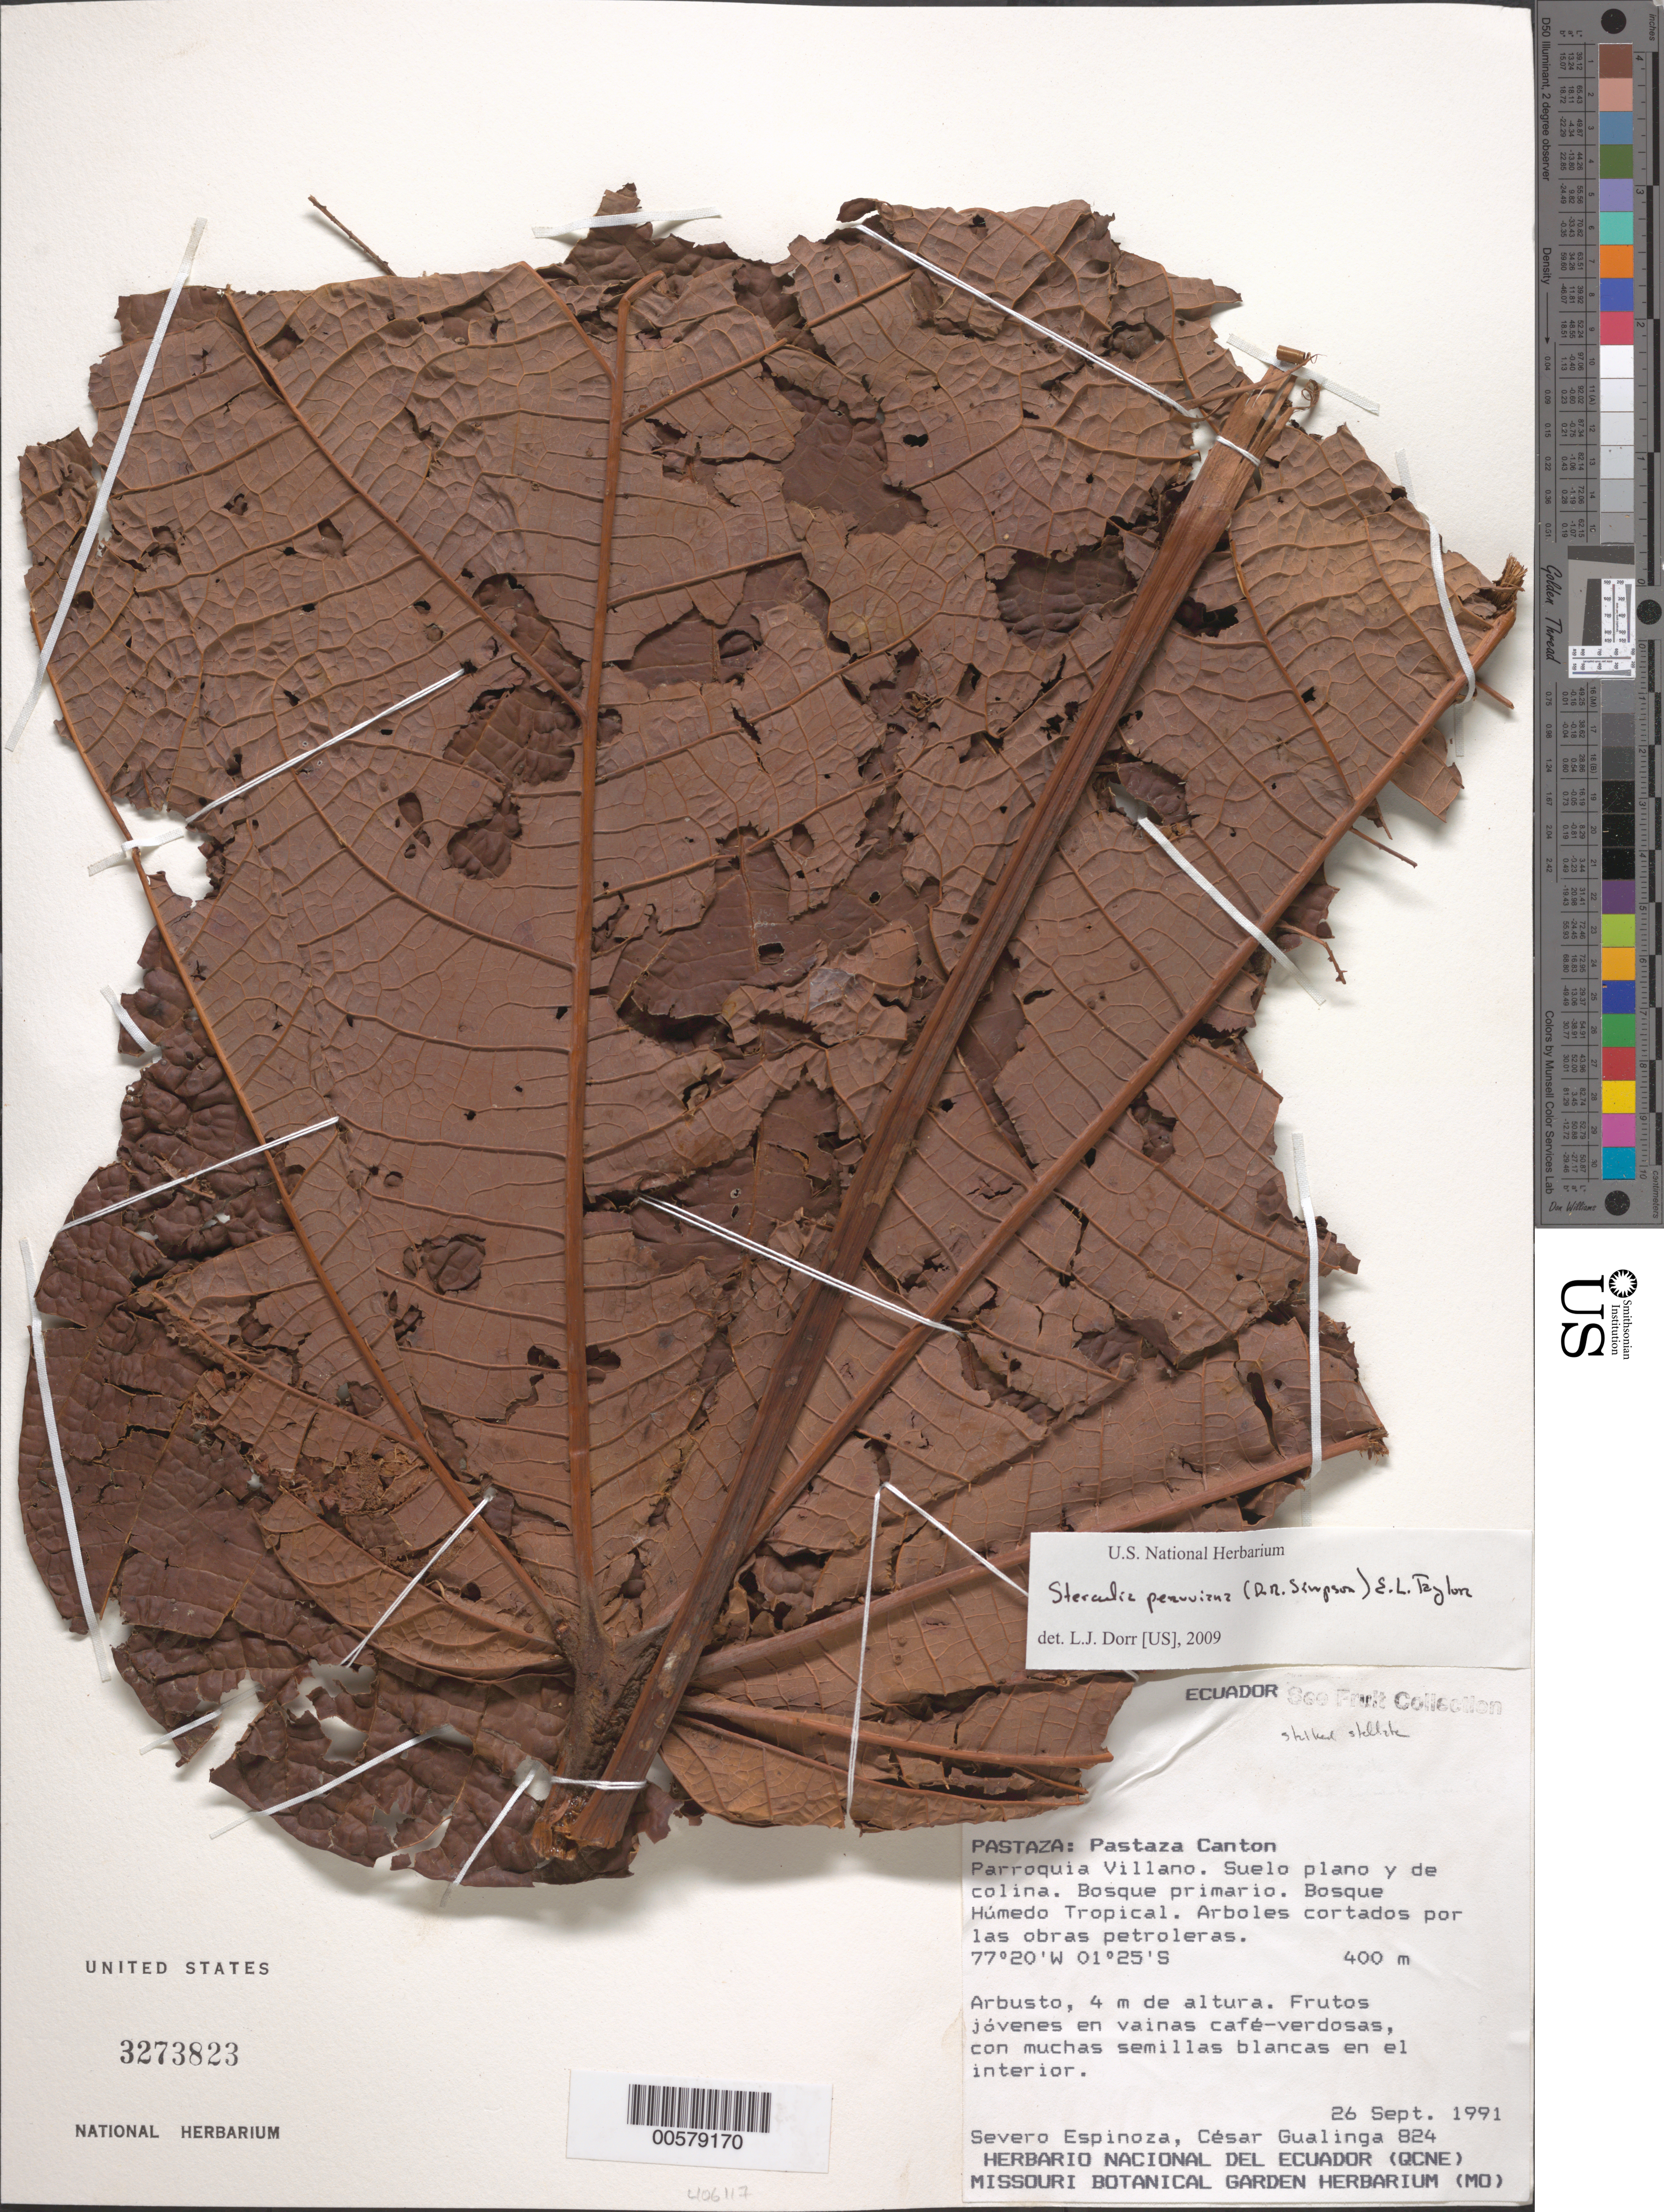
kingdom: Plantae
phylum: Tracheophyta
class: Magnoliopsida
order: Malvales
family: Malvaceae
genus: Sterculia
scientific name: Sterculia sp.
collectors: S. Espinoza & C. Gualinga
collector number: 824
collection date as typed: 26 Sep 1991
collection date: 1991-09-26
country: Ecuador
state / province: Pastaza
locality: Parraquia Villano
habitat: Suelo plano y de colina, bosque primario, bosque húmedo Tropical, arboles cortado por las obras petroleras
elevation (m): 400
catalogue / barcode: US 3273823